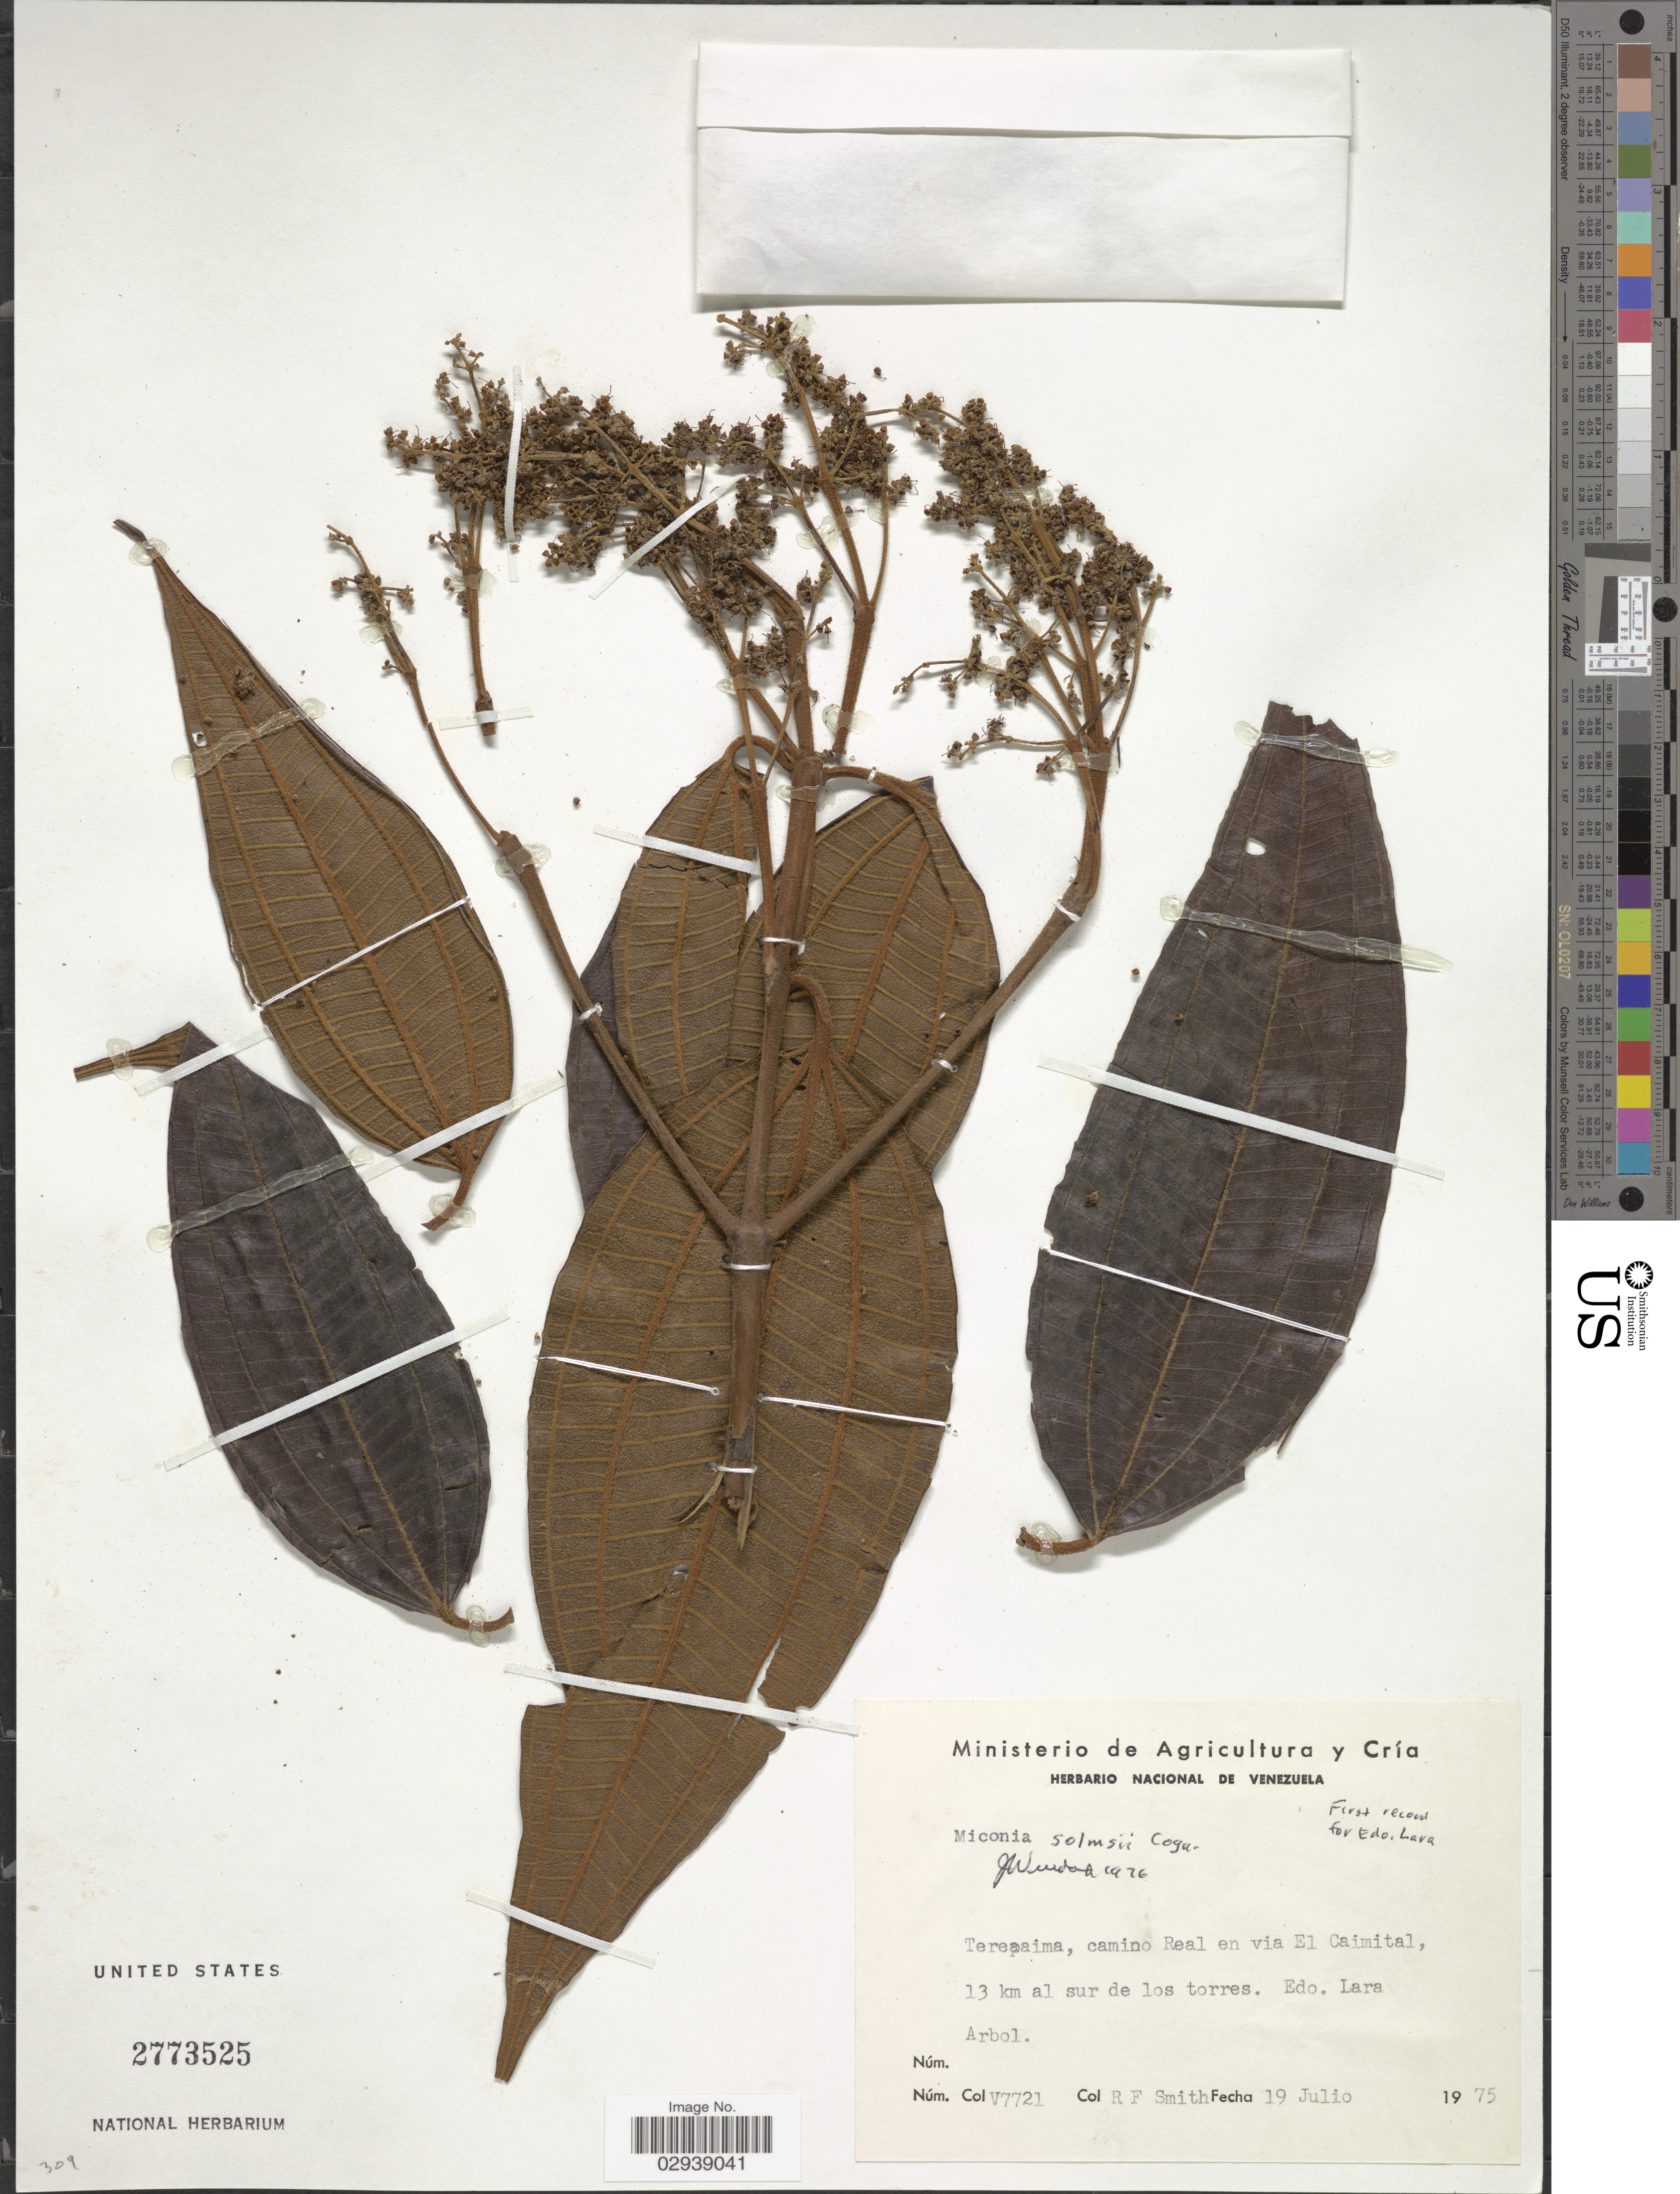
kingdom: Plantae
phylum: Tracheophyta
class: Magnoliopsida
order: Myrtales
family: Melastomataceae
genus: Miconia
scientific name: Miconia solmsii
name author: Cogn.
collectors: R. F. Smith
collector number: V7721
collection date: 1975-07-19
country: Venezuela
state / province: Lara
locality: Terepaima, camino Real en via El Caimital, 13 km al sur de los torres.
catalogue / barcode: US 2773525